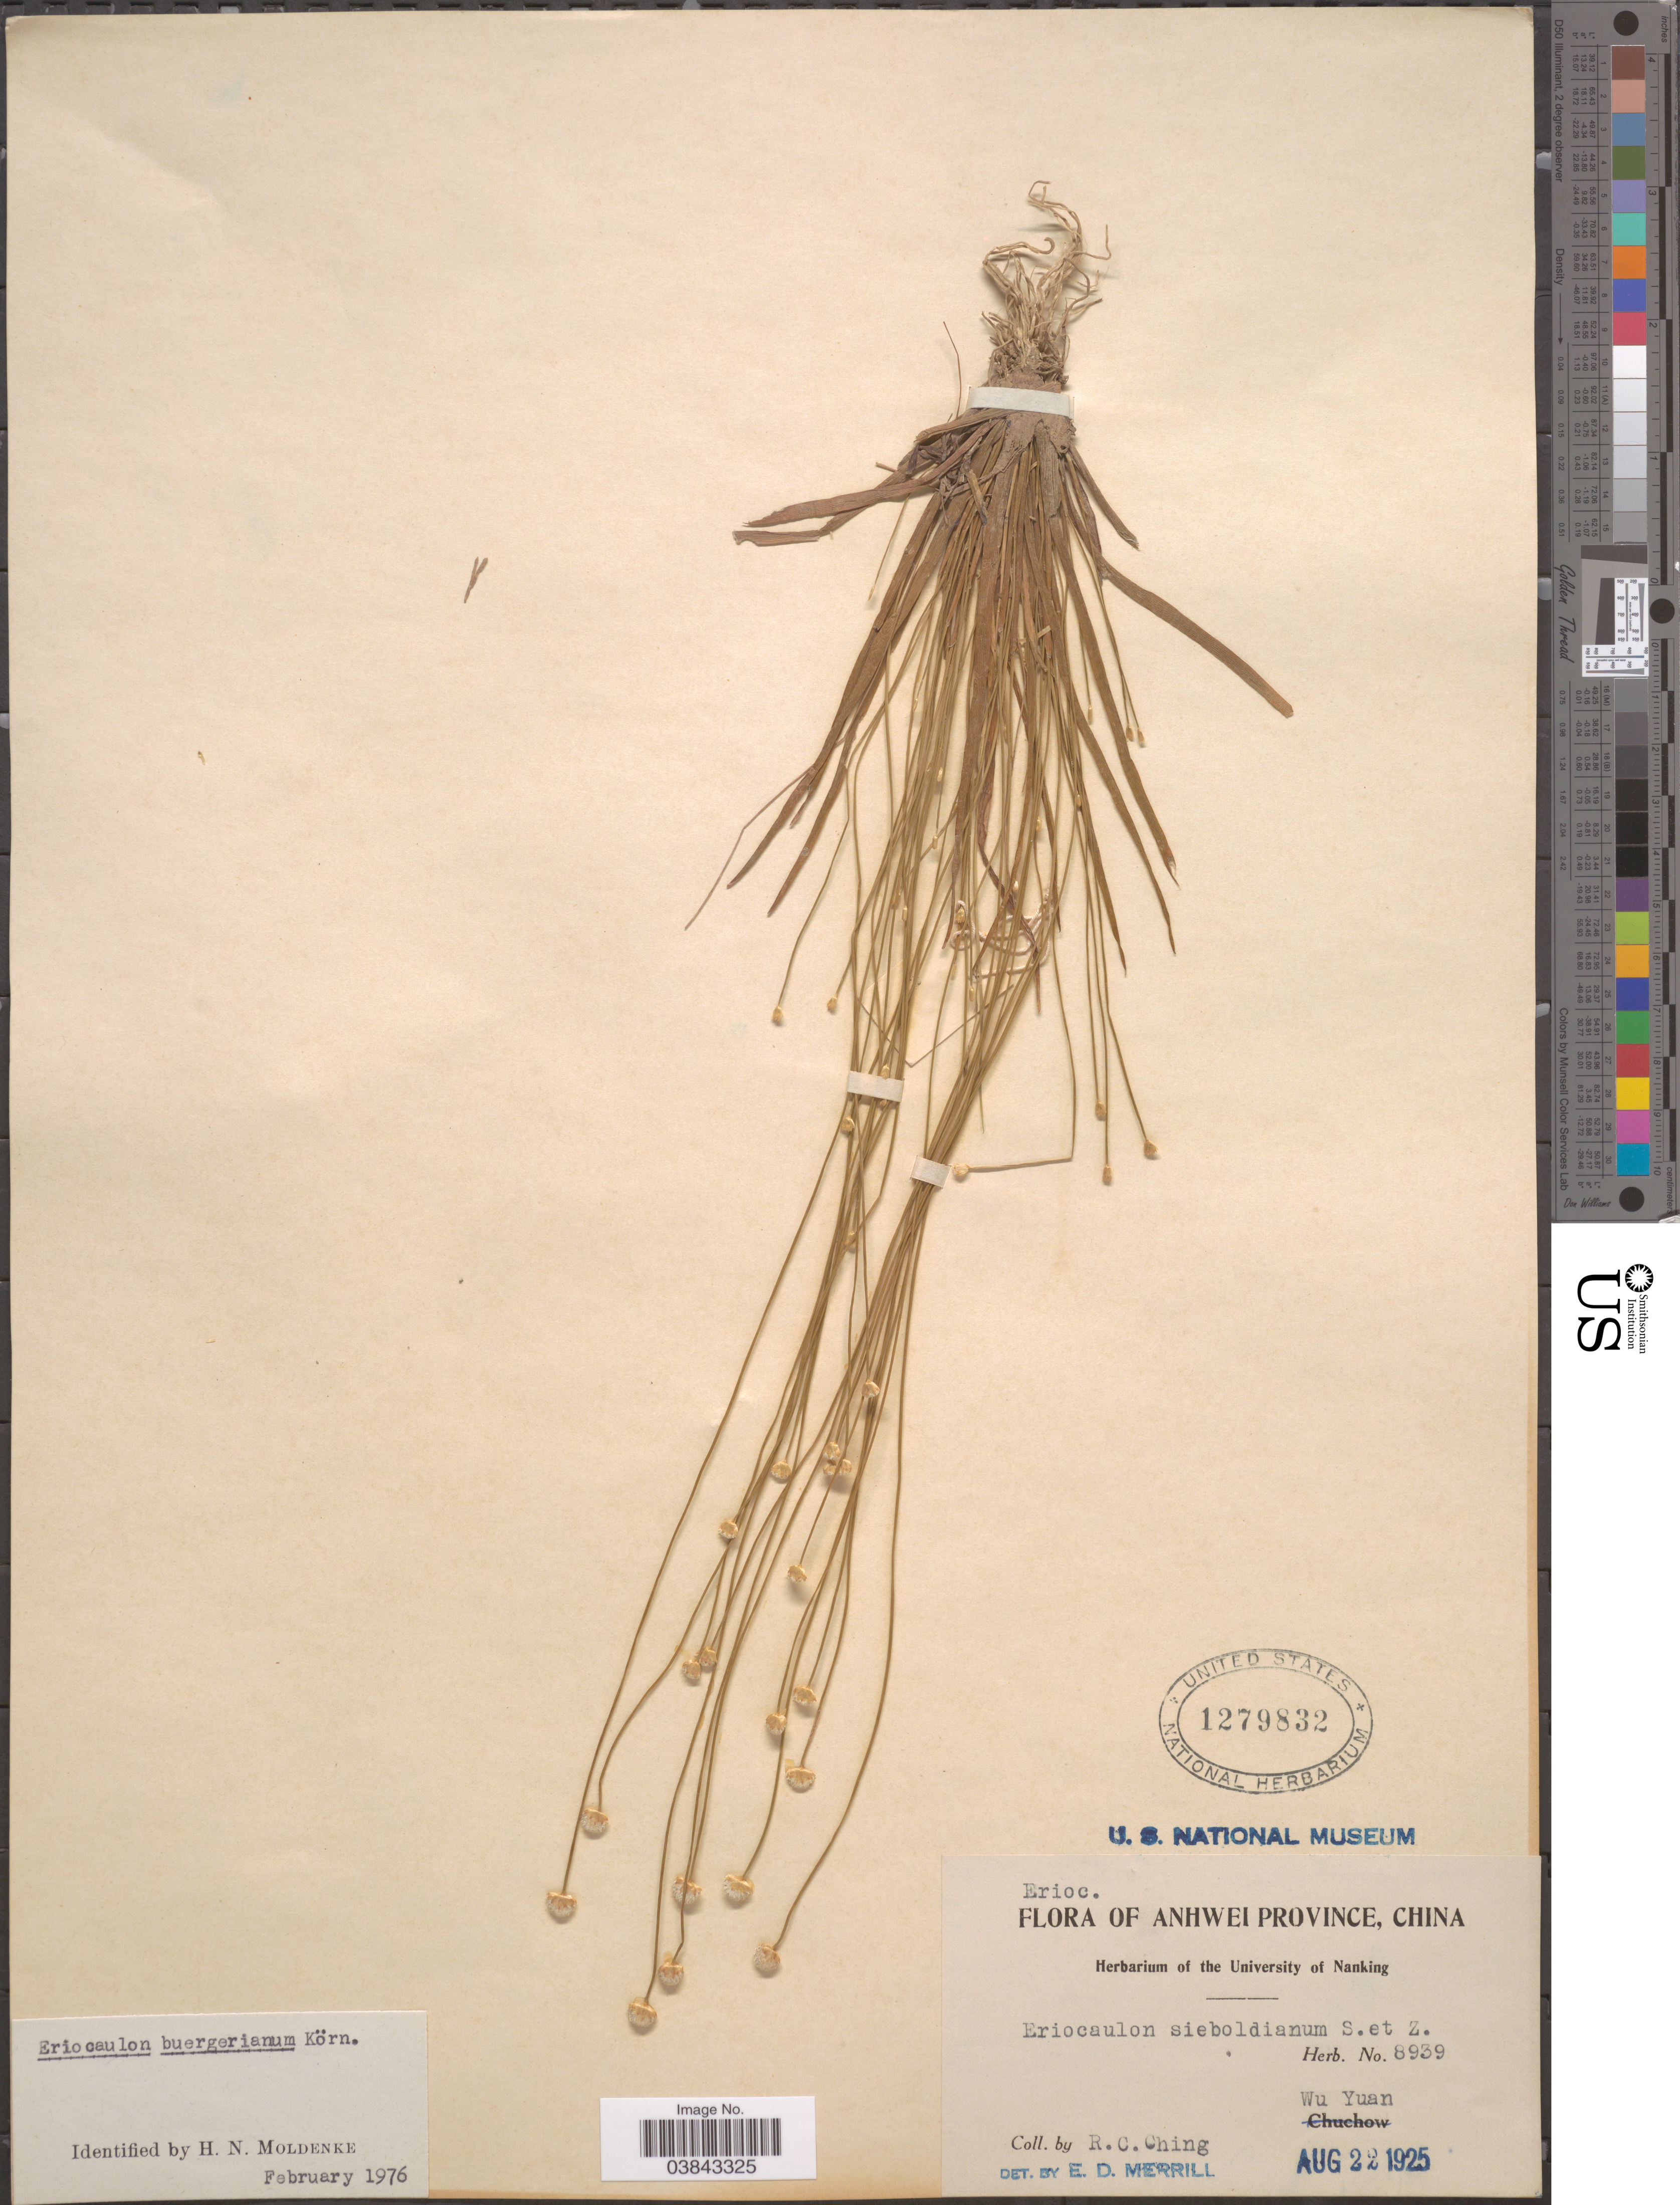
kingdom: Plantae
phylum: Tracheophyta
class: Liliopsida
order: Poales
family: Eriocaulaceae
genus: Eriocaulon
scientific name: Eriocaulon buergerianum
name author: Körn.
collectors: R. C. Ching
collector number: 8939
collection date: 1925-08-22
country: China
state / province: Anhui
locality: Anhwei Province. Wu Yuan.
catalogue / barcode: US 1279832